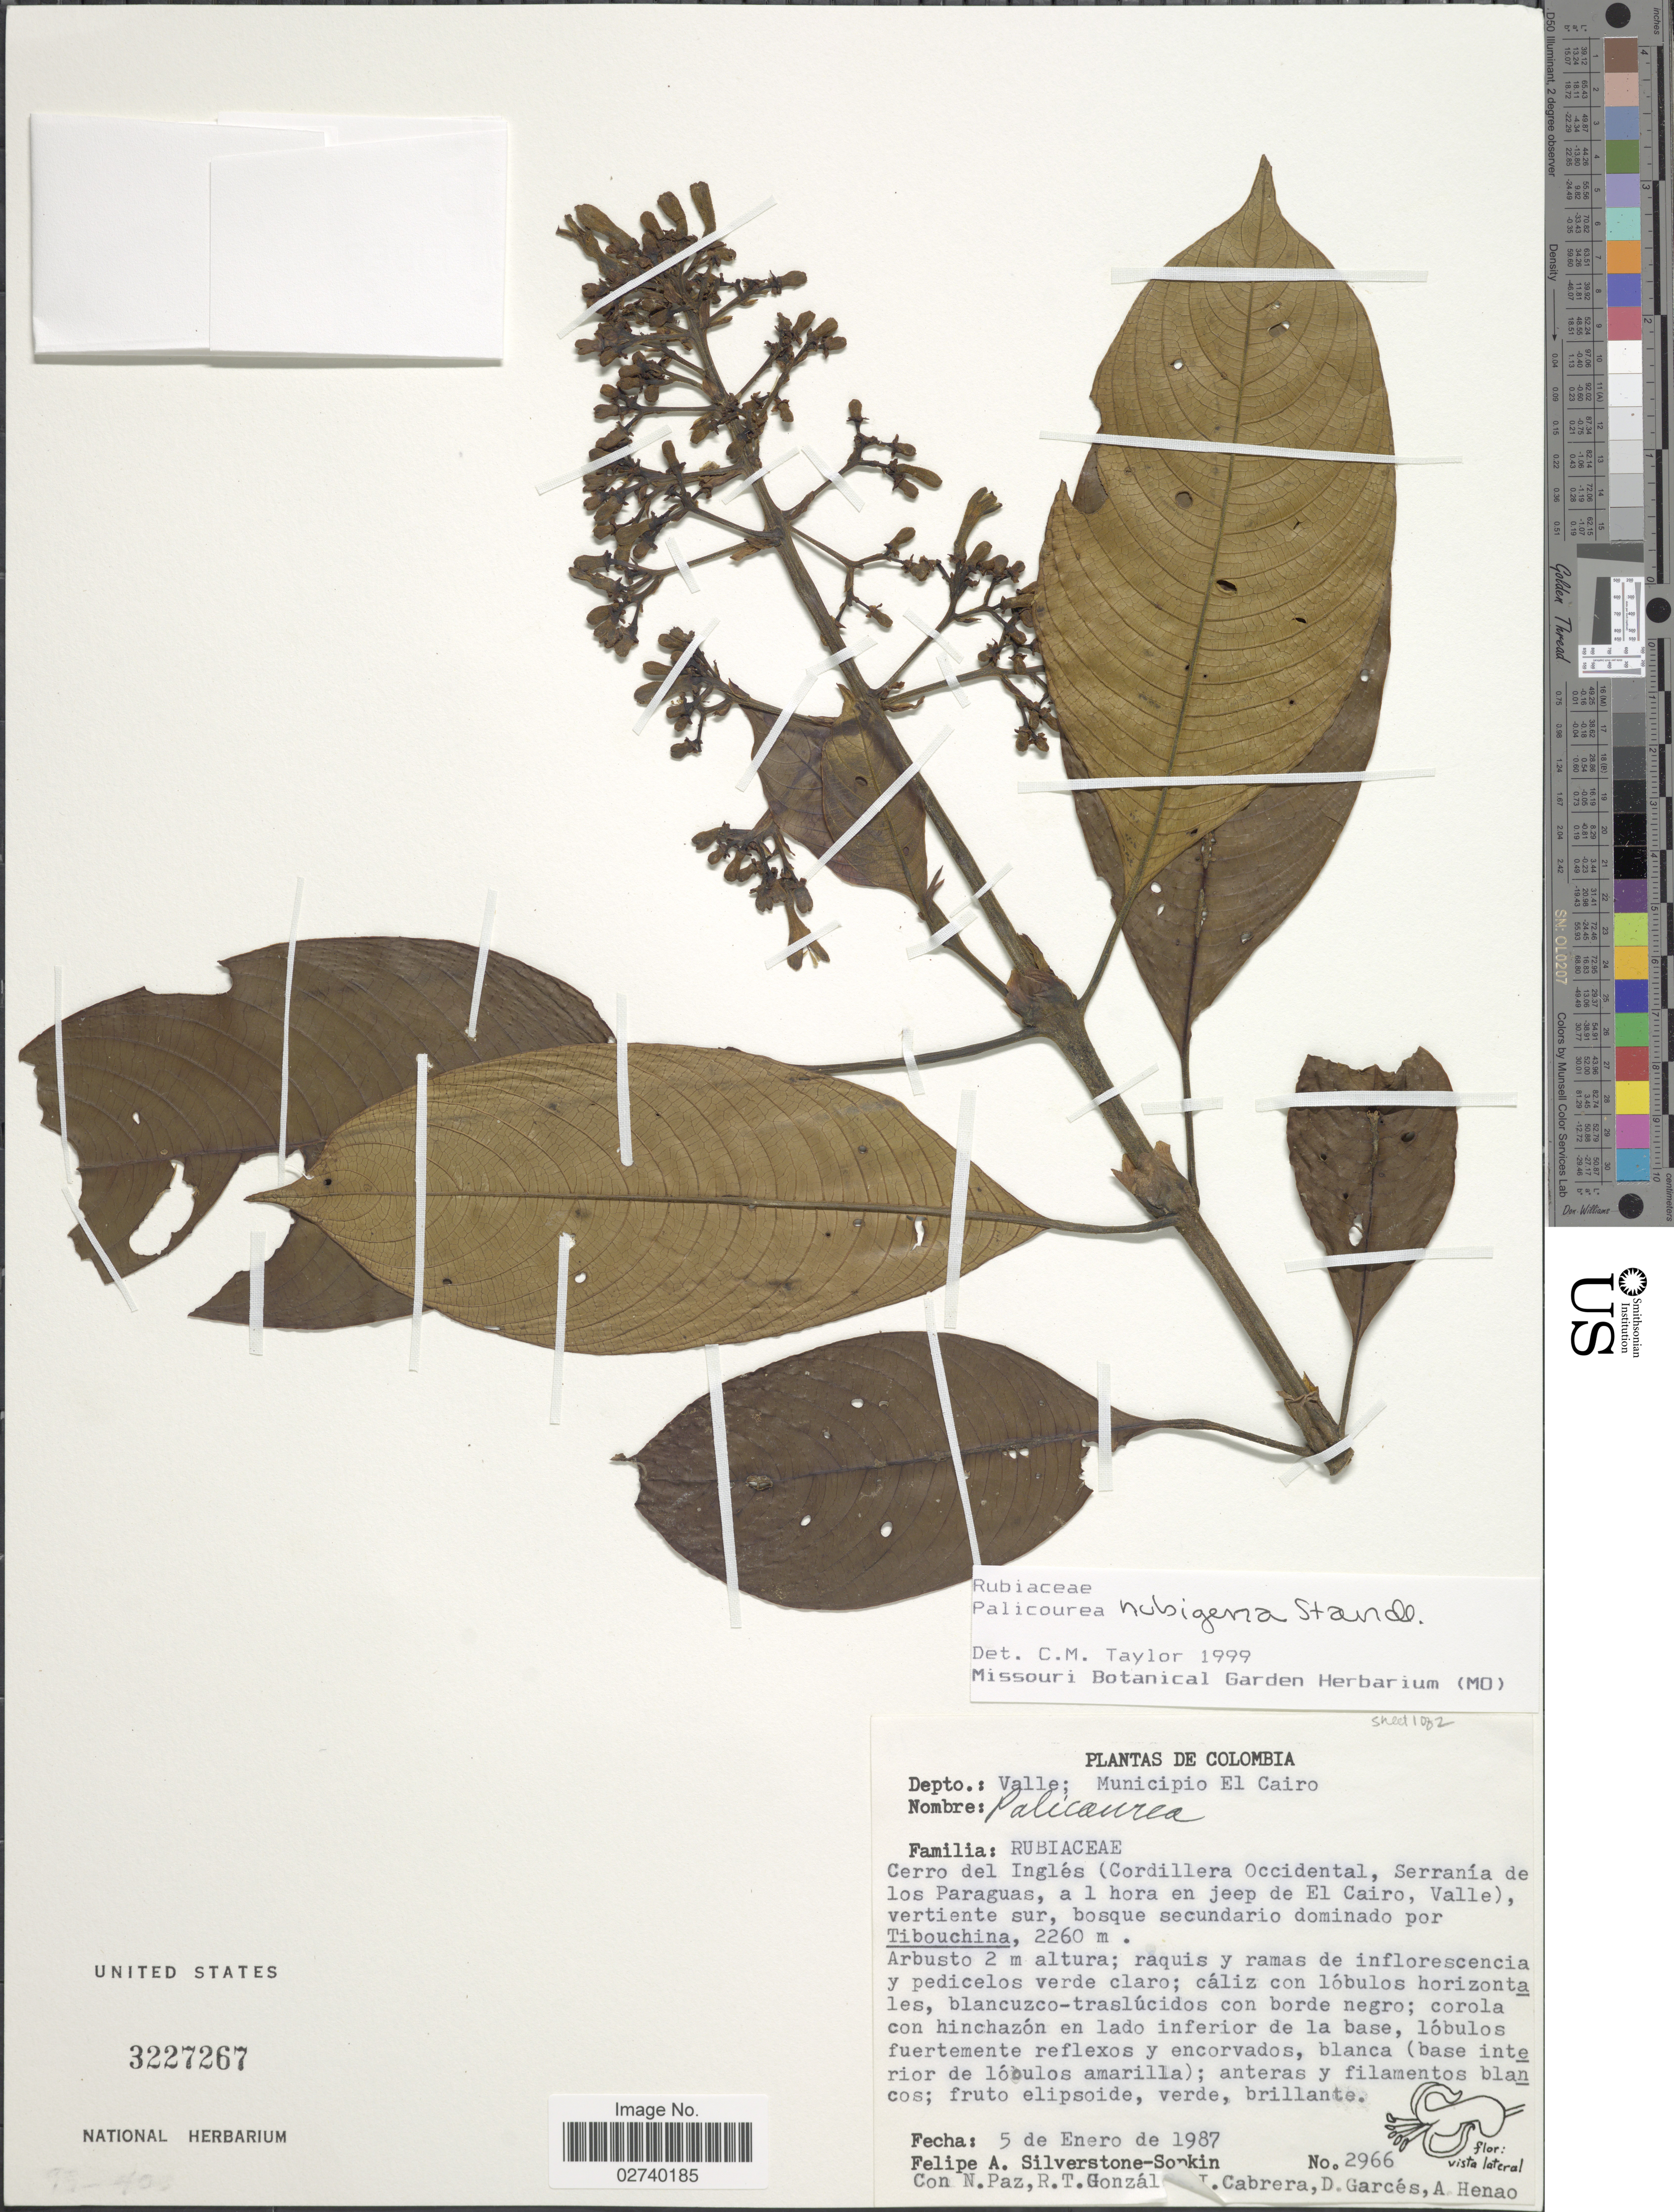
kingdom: Plantae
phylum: Tracheophyta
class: Magnoliopsida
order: Gentianales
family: Rubiaceae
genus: Palicourea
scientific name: Palicourea nubigena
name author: Standl.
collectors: P. A. Silverstone-Sopkin, N. Paz, R. Gonzalez, I. Cabrera & et al.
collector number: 2966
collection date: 1987-01-05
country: Colombia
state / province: Valle del Cauca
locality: Depto: Valle; Municipio El Cairo, Cerro del Ingles (Cordillera Occidental, Serrania de los Paraguas, a 1 hora en jeep de El Cairo, Valle)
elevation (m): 2260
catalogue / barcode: US 3227267